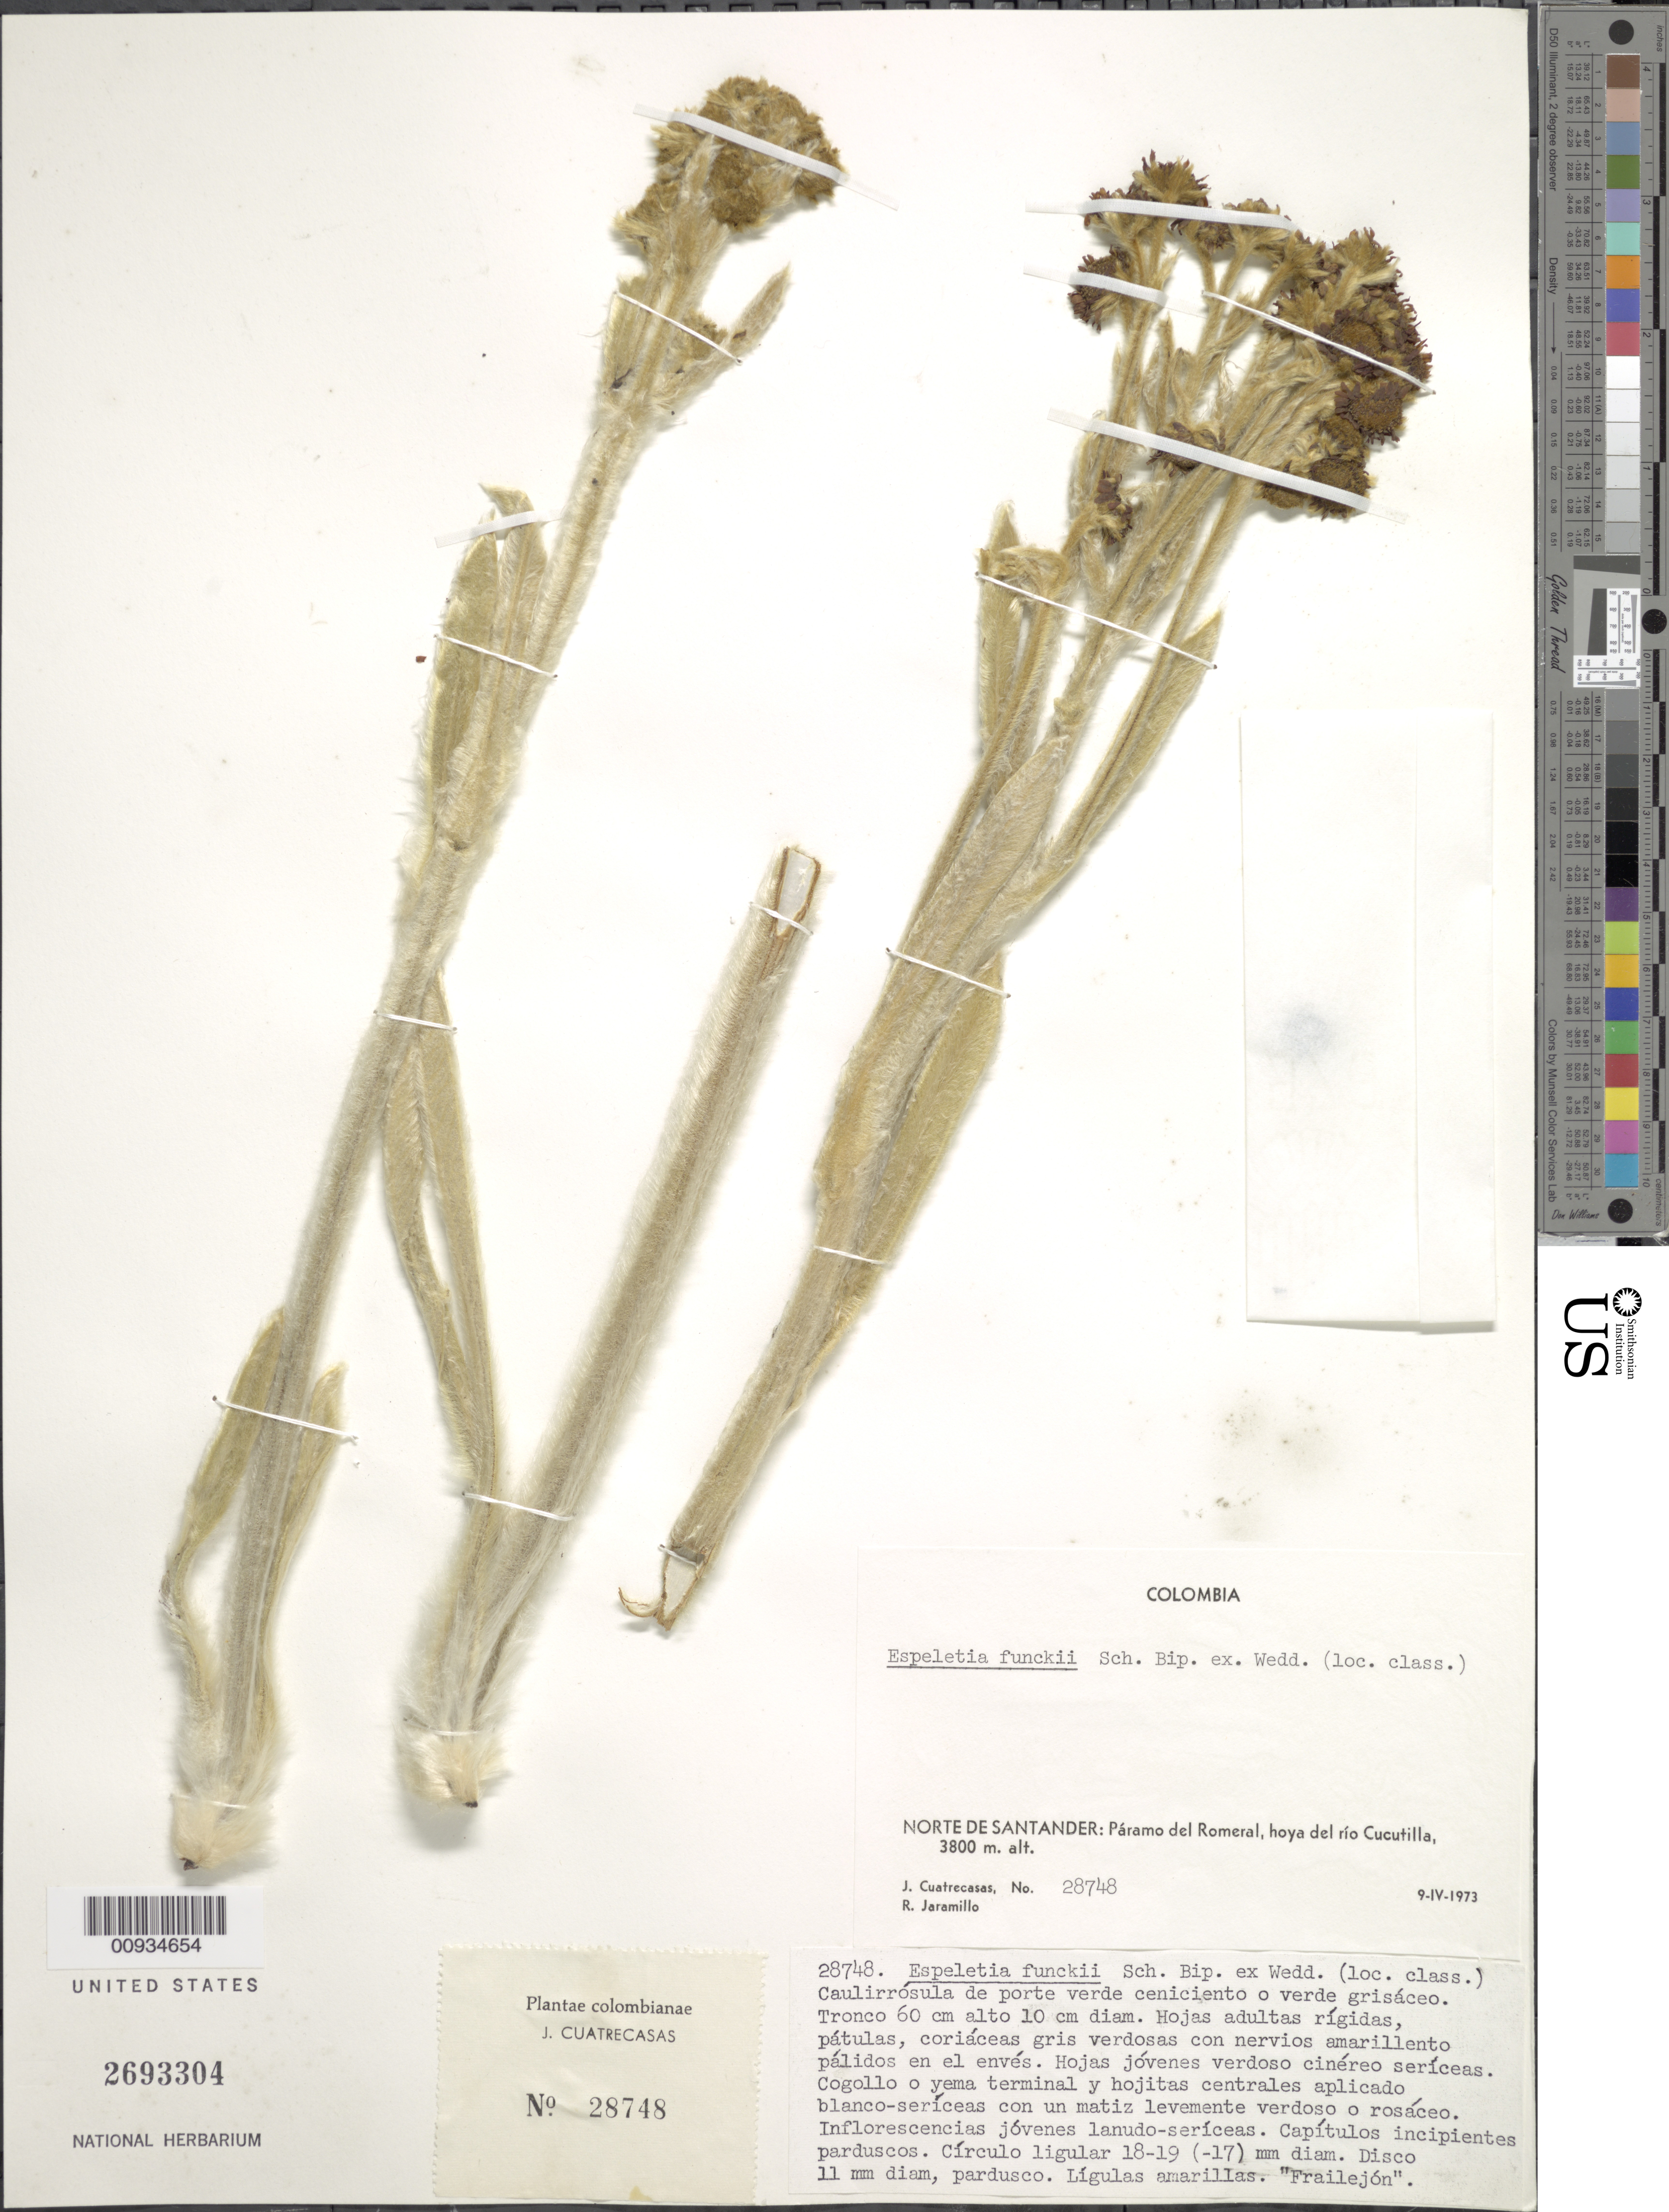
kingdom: Plantae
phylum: Tracheophyta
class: Magnoliopsida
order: Asterales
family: Asteraceae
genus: Espeletiopsis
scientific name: Espeletiopsis funckii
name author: (Sch. Bip. ex Wedd.) Cuatrec.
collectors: J. Cuatrecasas & R. Jaramillo M.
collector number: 28748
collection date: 1973-04-09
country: Colombia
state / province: Norte de Santander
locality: Norte de Santander: Paramo del Romeral, hjoya del rio Cucutilla,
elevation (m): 3800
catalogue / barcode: US 2693304